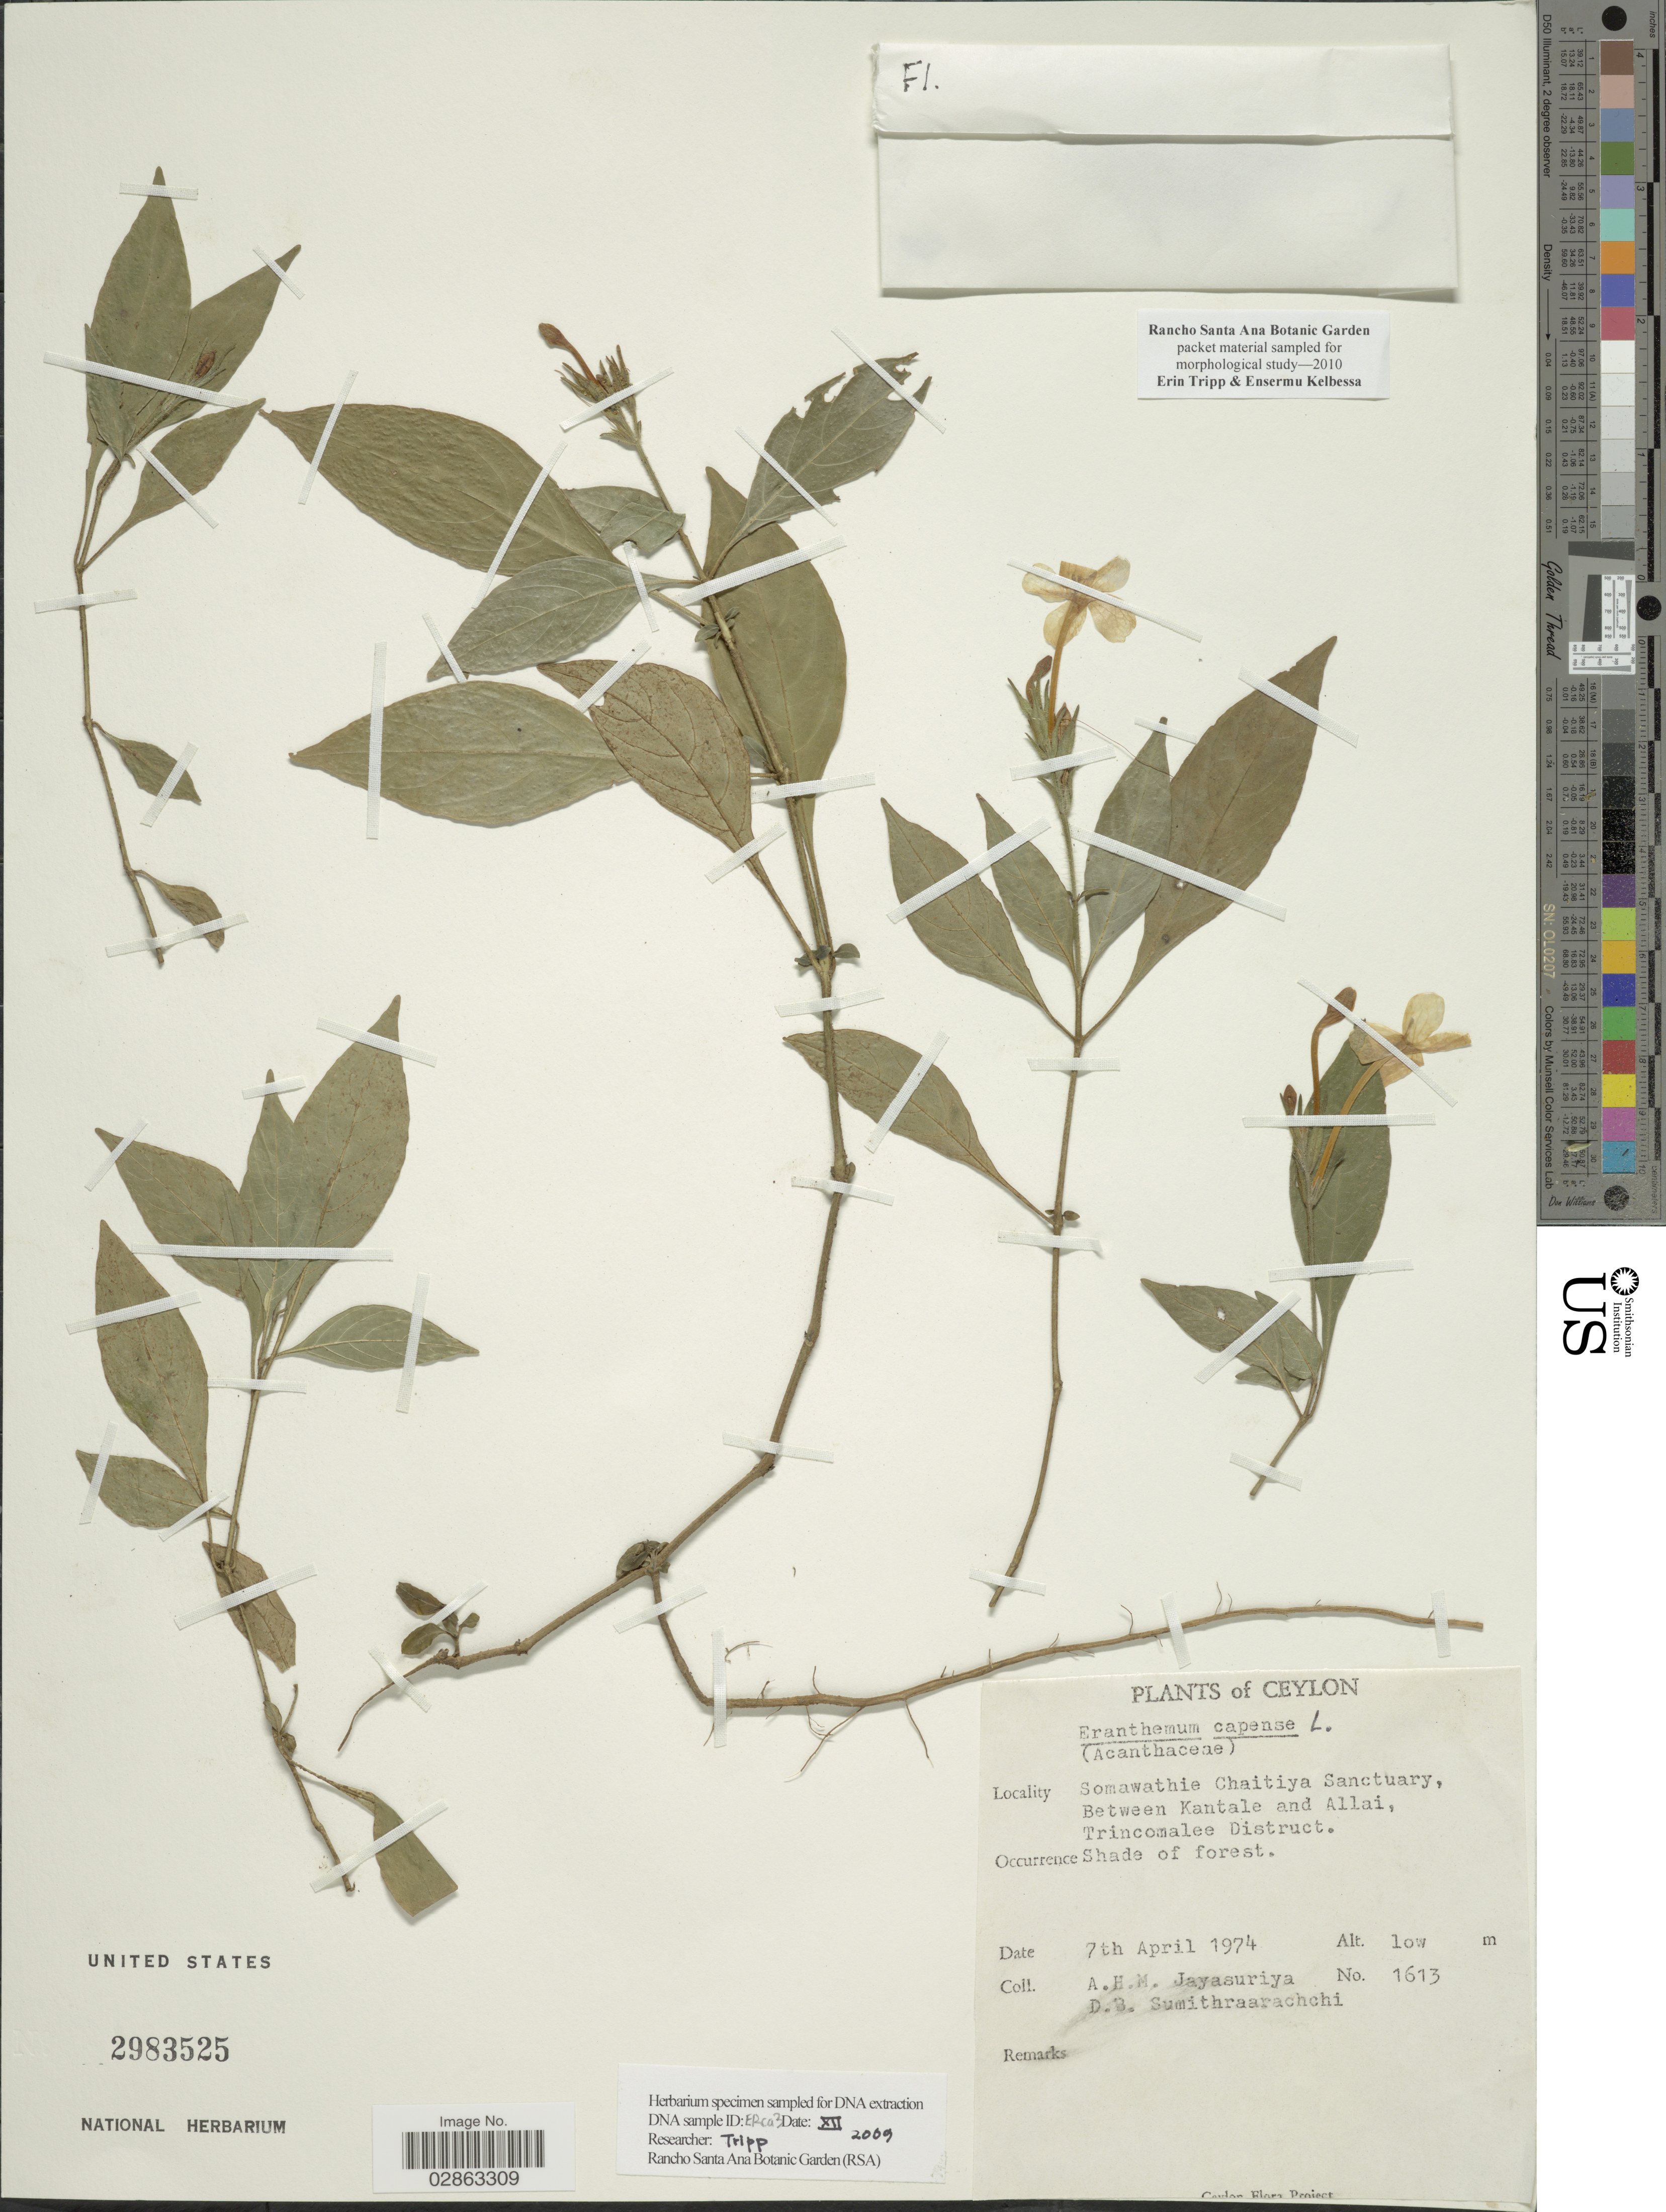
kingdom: Plantae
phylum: Tracheophyta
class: Magnoliopsida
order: Lamiales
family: Acanthaceae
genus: Eranthemum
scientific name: Eranthemum capense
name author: L.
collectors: A. H. Jayasuriya & D. B. Sumithraarachchi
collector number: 1613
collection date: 1974-04-07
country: Sri Lanka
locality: Ceylon. Somawathie Chaitiya Sanctuary, Between Kantale and Allai, Trincomalee District.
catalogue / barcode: US 2983525